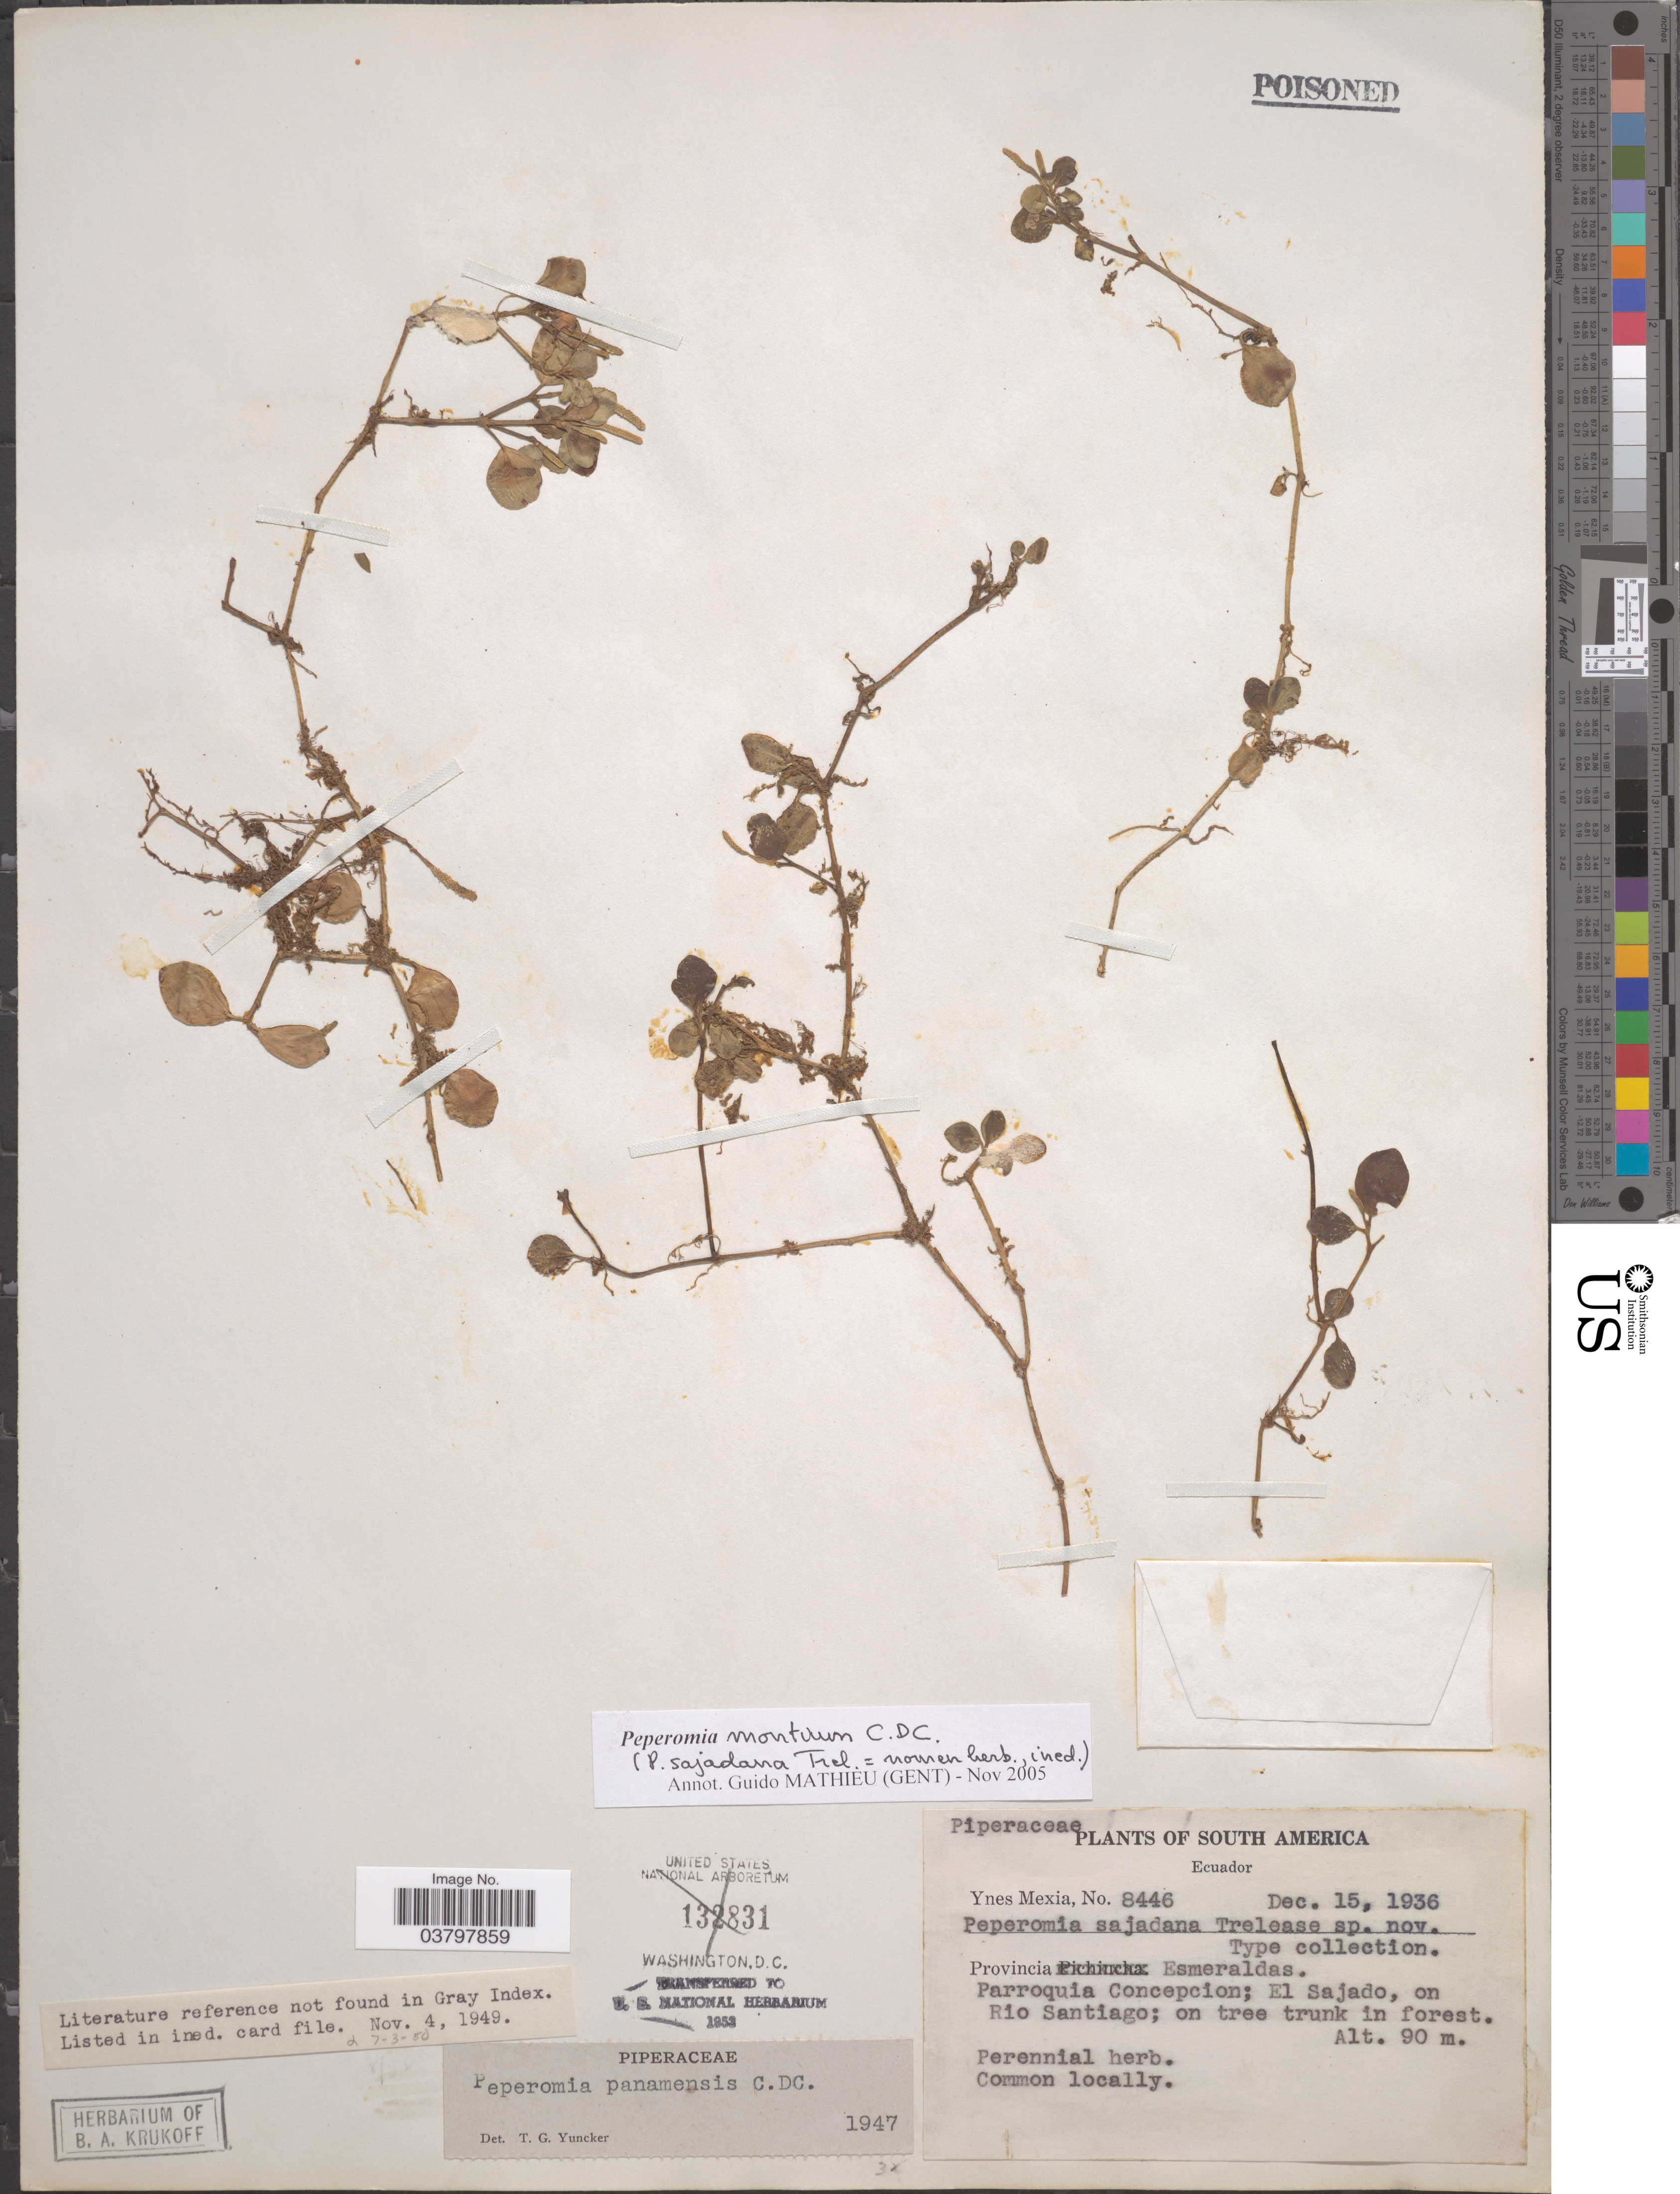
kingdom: Plantae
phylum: Tracheophyta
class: Magnoliopsida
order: Piperales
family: Piperaceae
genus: Peperomia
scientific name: Peperomia montium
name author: C. DC.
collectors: Y. Mexia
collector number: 8446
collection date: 1936-12-15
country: Ecuador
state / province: Esmeraldas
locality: Parroquia Concepcion; El Sajado, on Rio Santiago; on tree trunk in forest.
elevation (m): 90